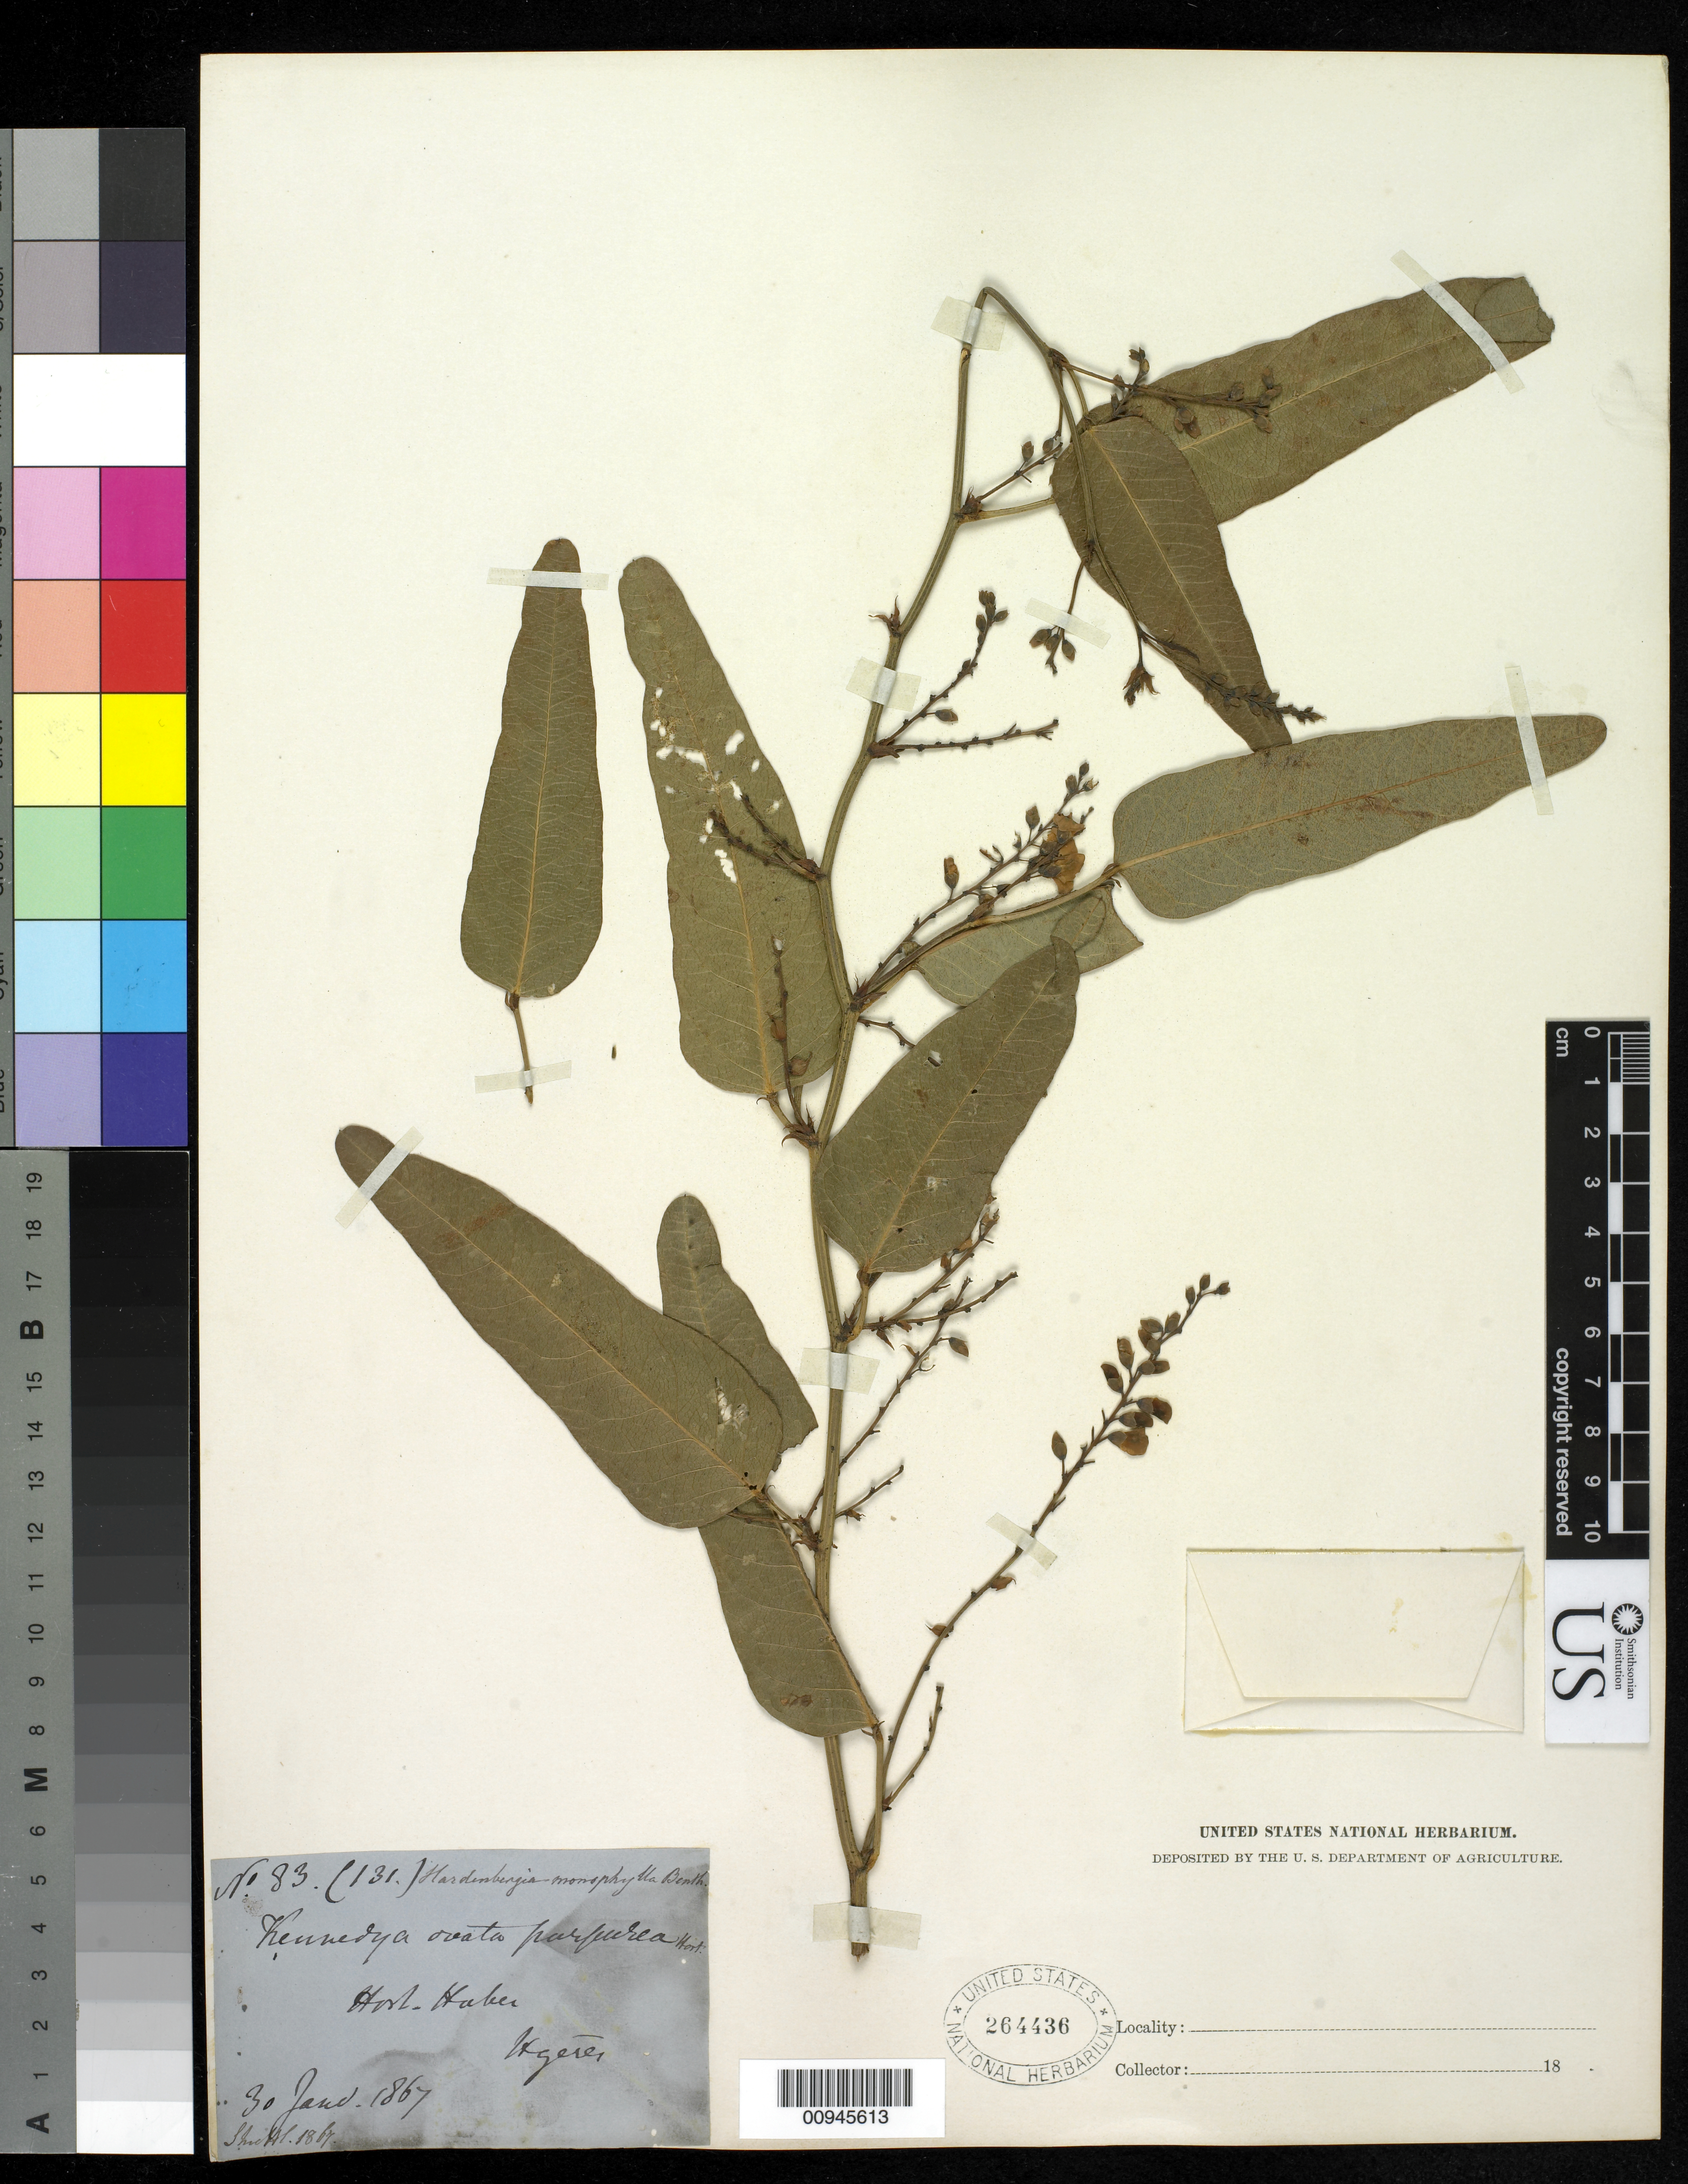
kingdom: Plantae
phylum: Tracheophyta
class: Magnoliopsida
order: Fabales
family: Fabaceae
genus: Hardenbergia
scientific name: Hardenbergia violacea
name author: (Schneev.) Stearn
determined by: Egan, Ashley N., (US), Smithsonian Institution - National Museum of Natural History (UNITED STATES)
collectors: -. Shuttleworth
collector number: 83 (131)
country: Australia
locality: Origin of species from Australia, but cultivated in Hyeres, France at Hort. Huber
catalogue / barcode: US 264436